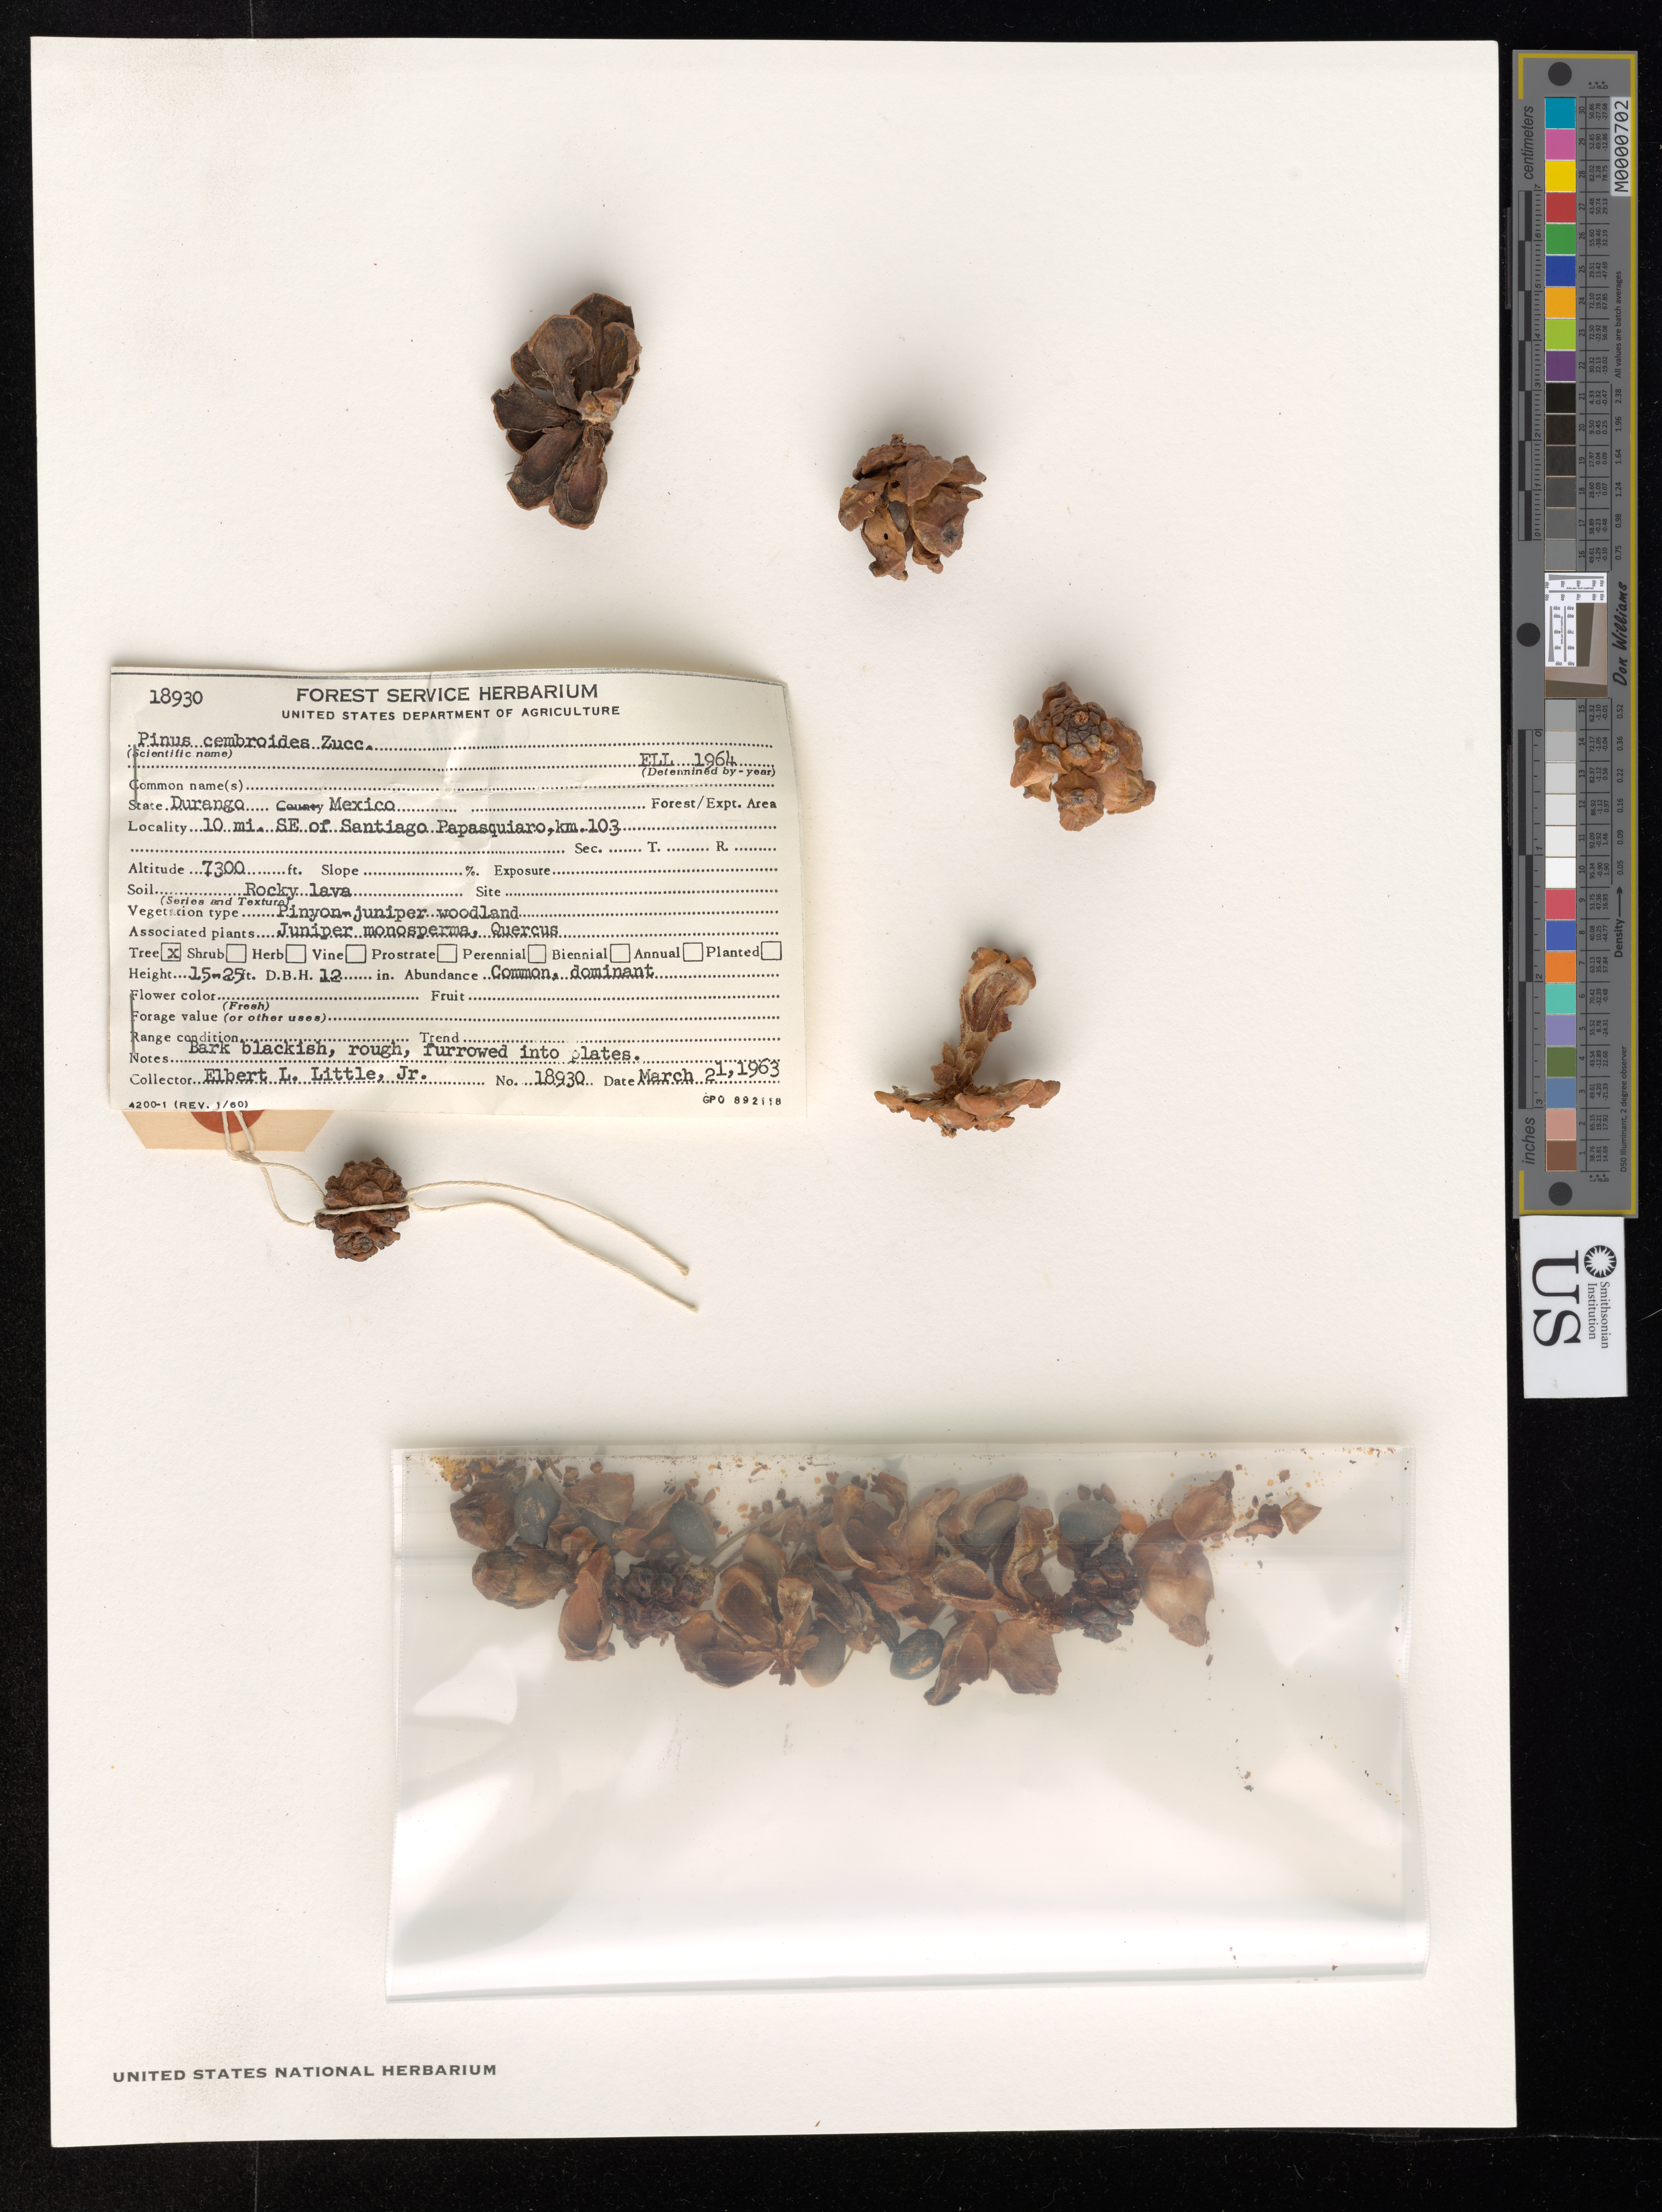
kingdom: Plantae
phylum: Tracheophyta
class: Pinopsida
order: Pinales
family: Pinaceae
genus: Pinus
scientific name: Pinus cembroides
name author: Zucc.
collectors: E. L. Little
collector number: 18930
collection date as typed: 21 Mar 1963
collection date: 1963-03-21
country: Mexico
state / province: Durango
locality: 10 mi. SE of Santiago Papasquiaro.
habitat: Pinyon-juniper woodland. Soil Rocky lava slope. Associated plants Juniperus monosperma, Quercus.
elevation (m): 2225